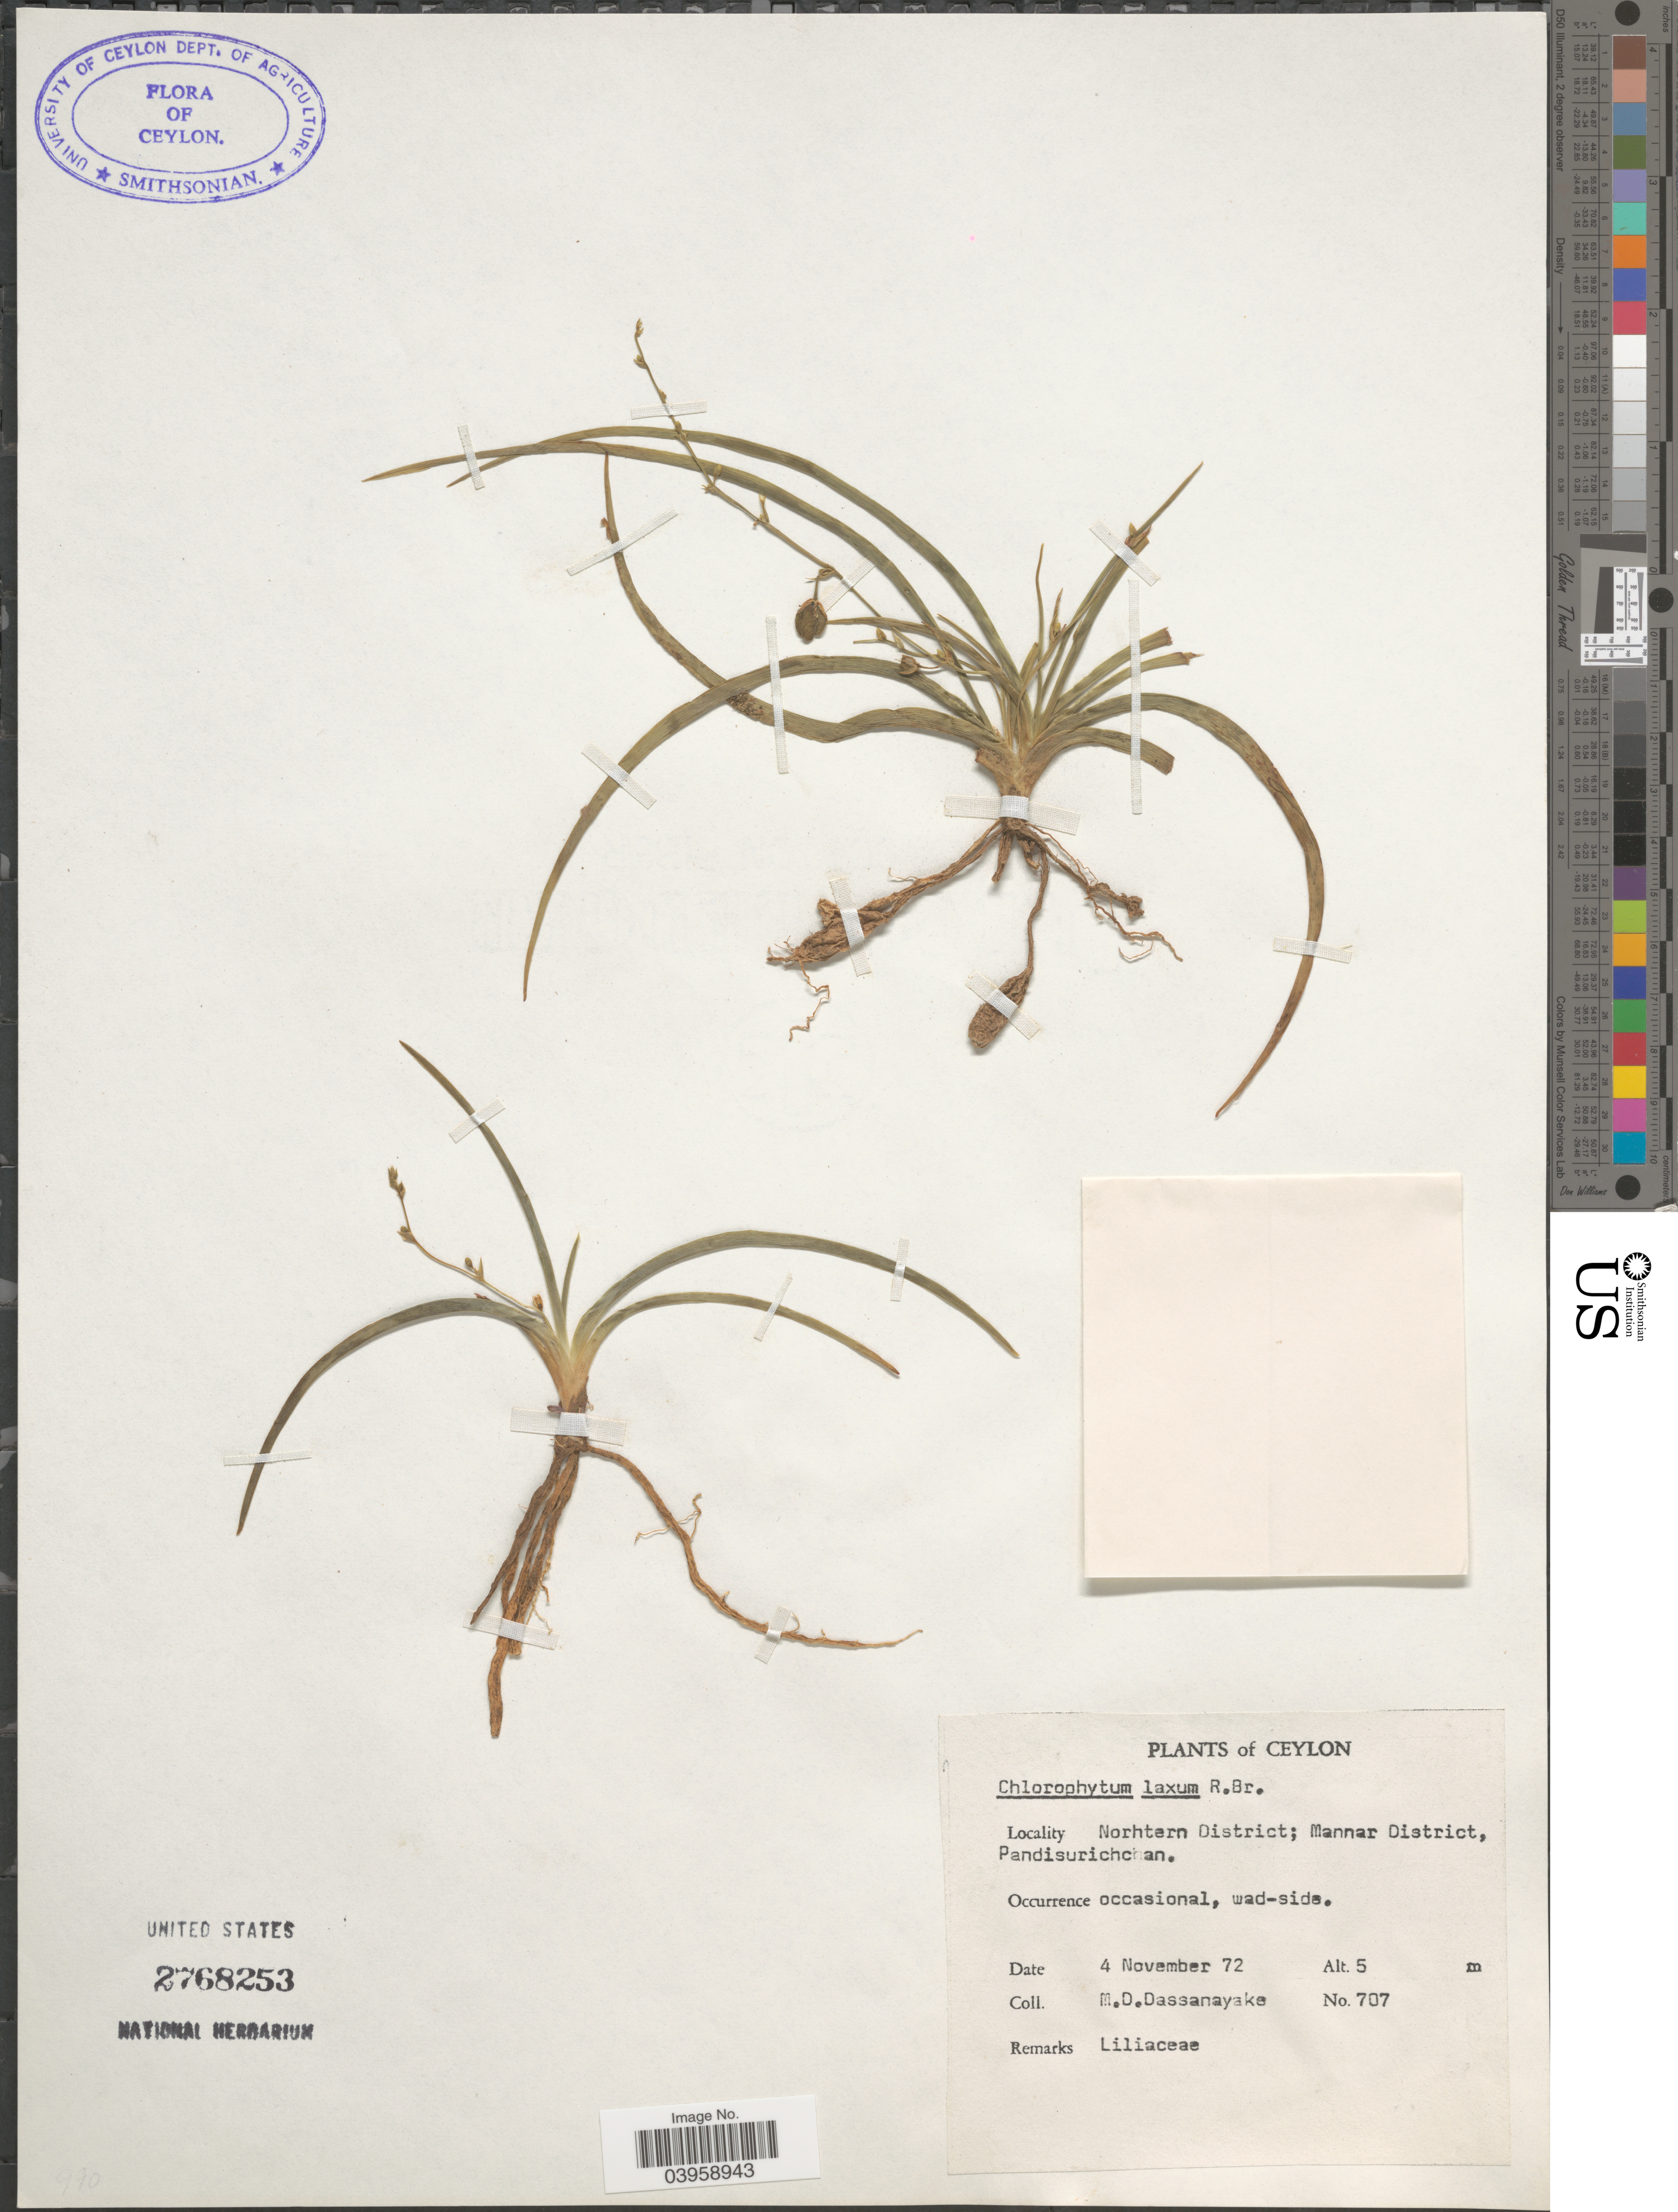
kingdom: Plantae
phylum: Tracheophyta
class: Liliopsida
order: Asparagales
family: Asparagaceae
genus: Chlorophytum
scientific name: Chlorophytum laxum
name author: R. Br.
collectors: M. D. Dassanayake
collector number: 707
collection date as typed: Transcribed d/m/y: 4/11/72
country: Sri Lanka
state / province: Northern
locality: Ceylon. Northern District; Mannar District, Pandisurichchan.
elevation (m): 5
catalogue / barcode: US 2768253